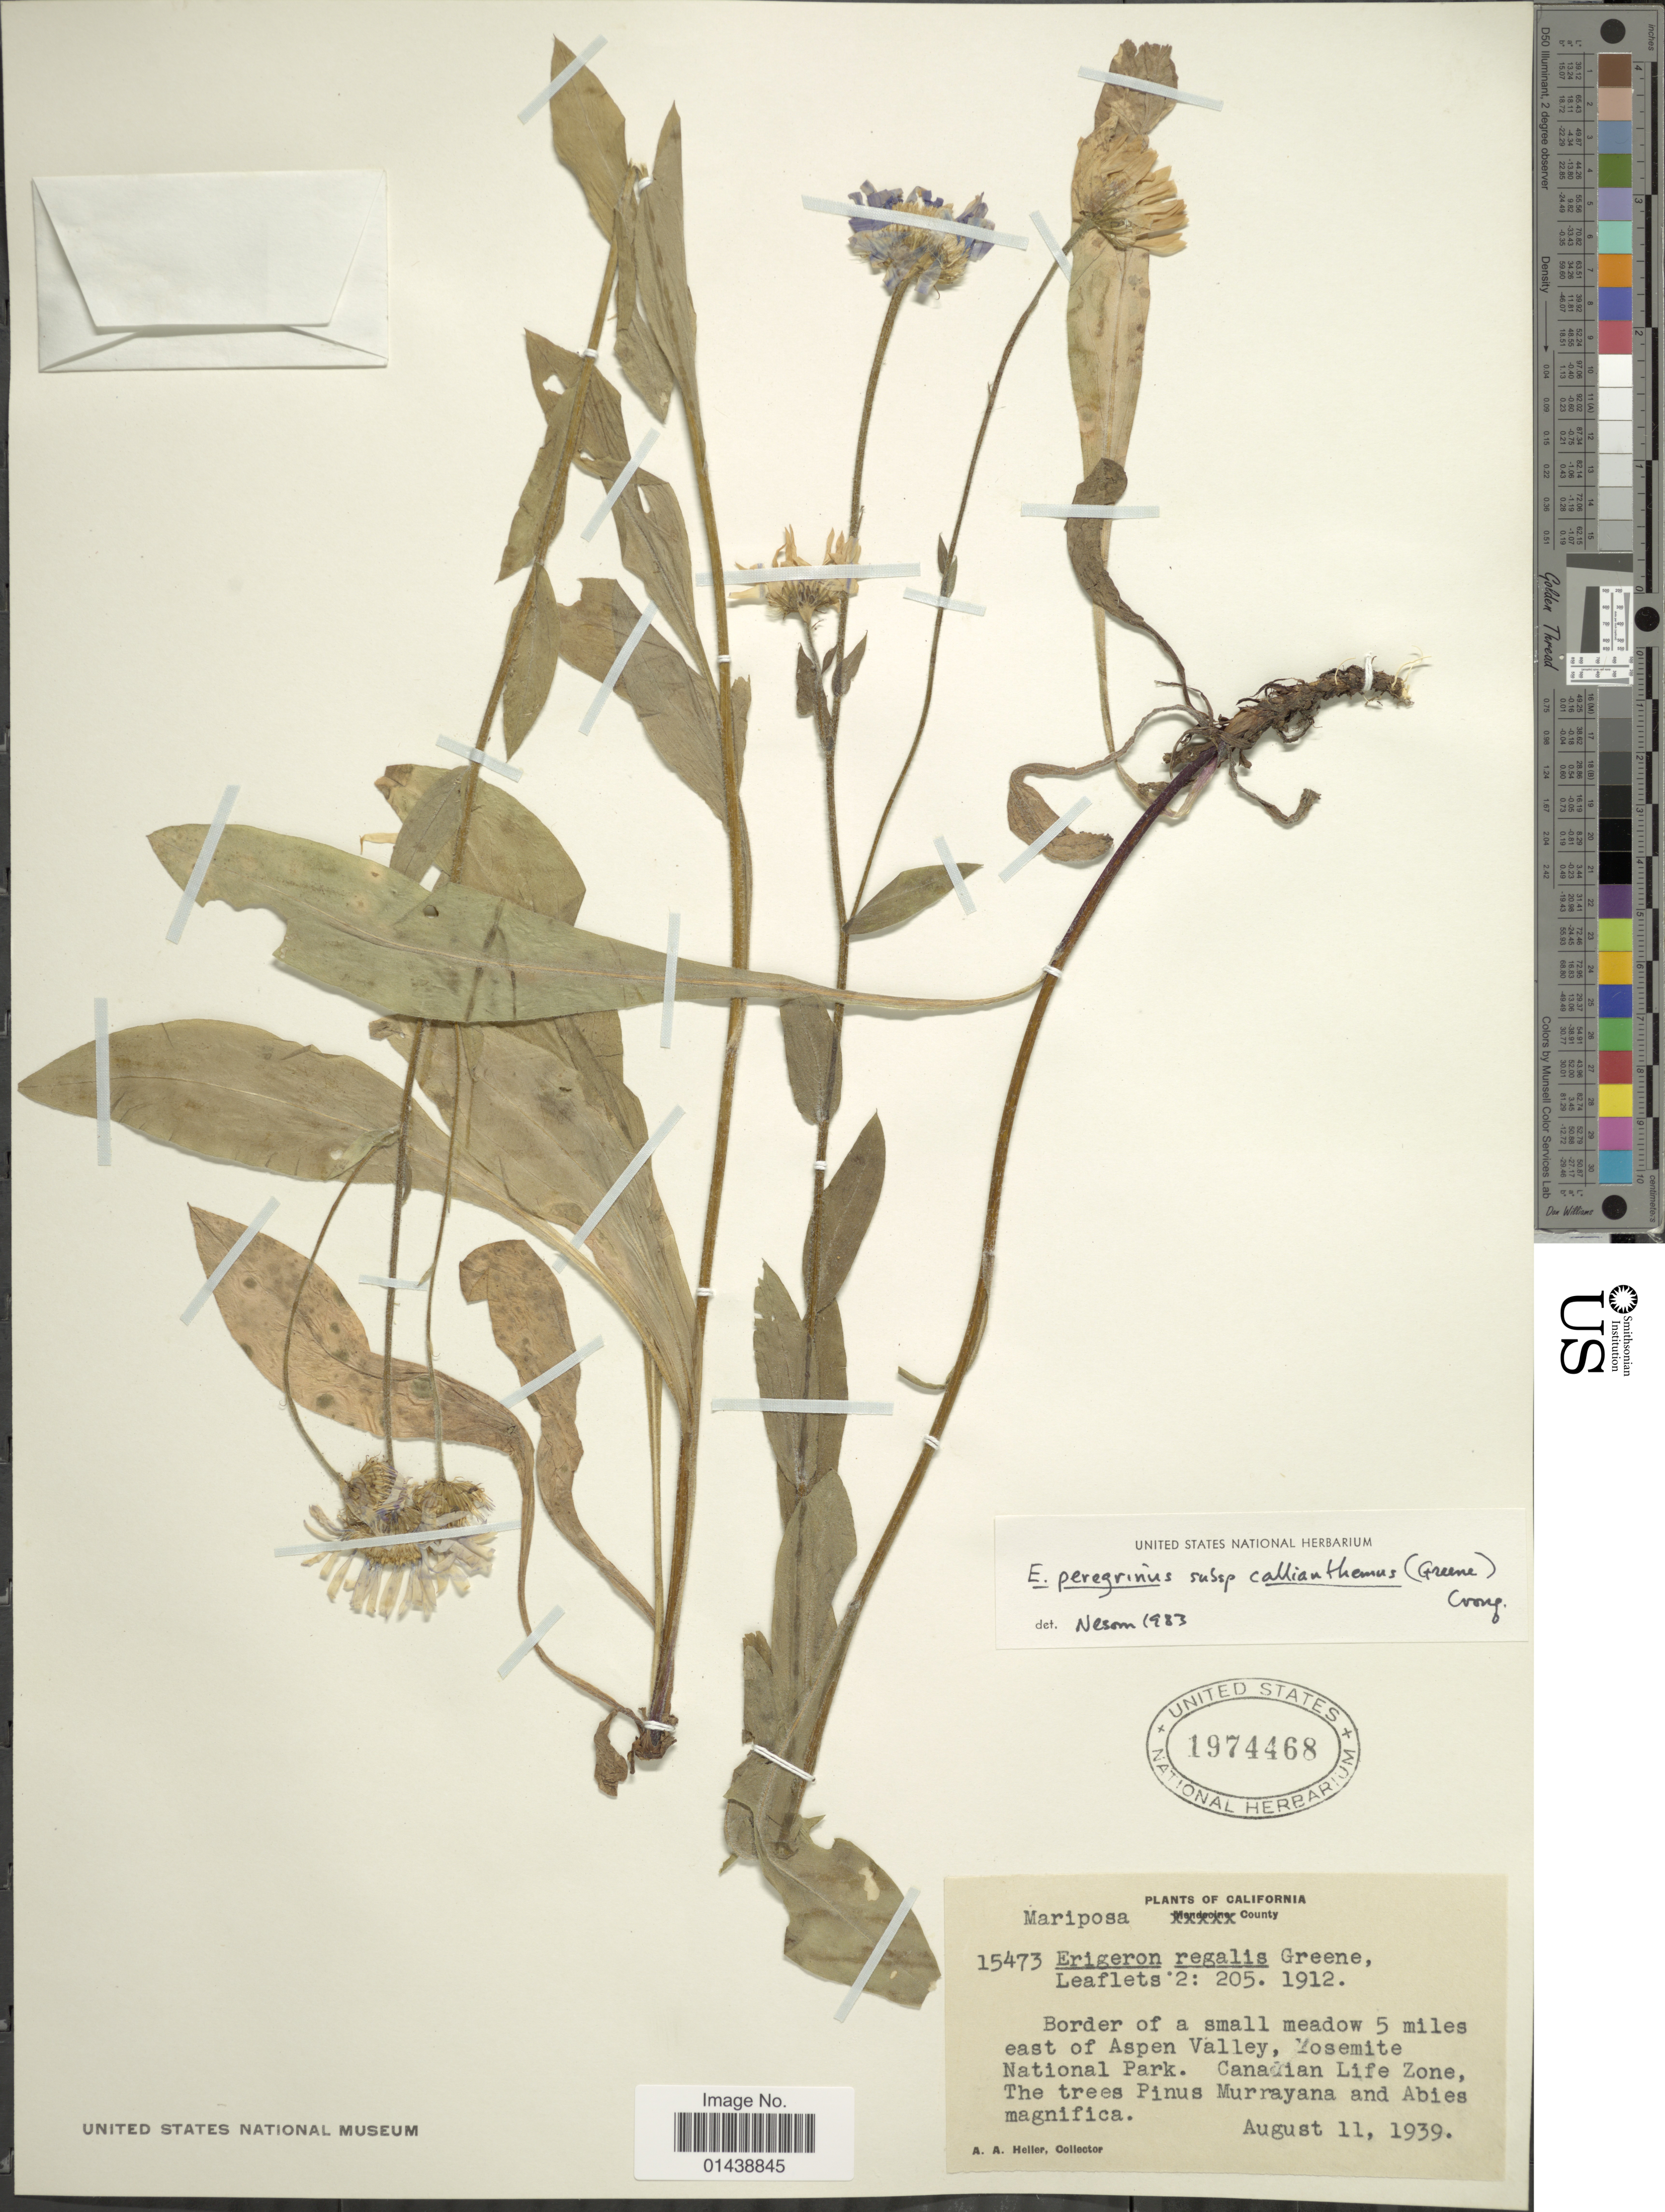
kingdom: Plantae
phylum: Tracheophyta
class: Magnoliopsida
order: Asterales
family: Asteraceae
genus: Erigeron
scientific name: Erigeron peregrinus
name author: (Banks ex Pursh) Greene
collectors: A. A. Heller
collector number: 15473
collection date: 1939-08-11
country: United States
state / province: California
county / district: Mariposa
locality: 5 miles east of Aspen Valley, Yosemite National Park. Canadian Life Zone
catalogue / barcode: US 1974468